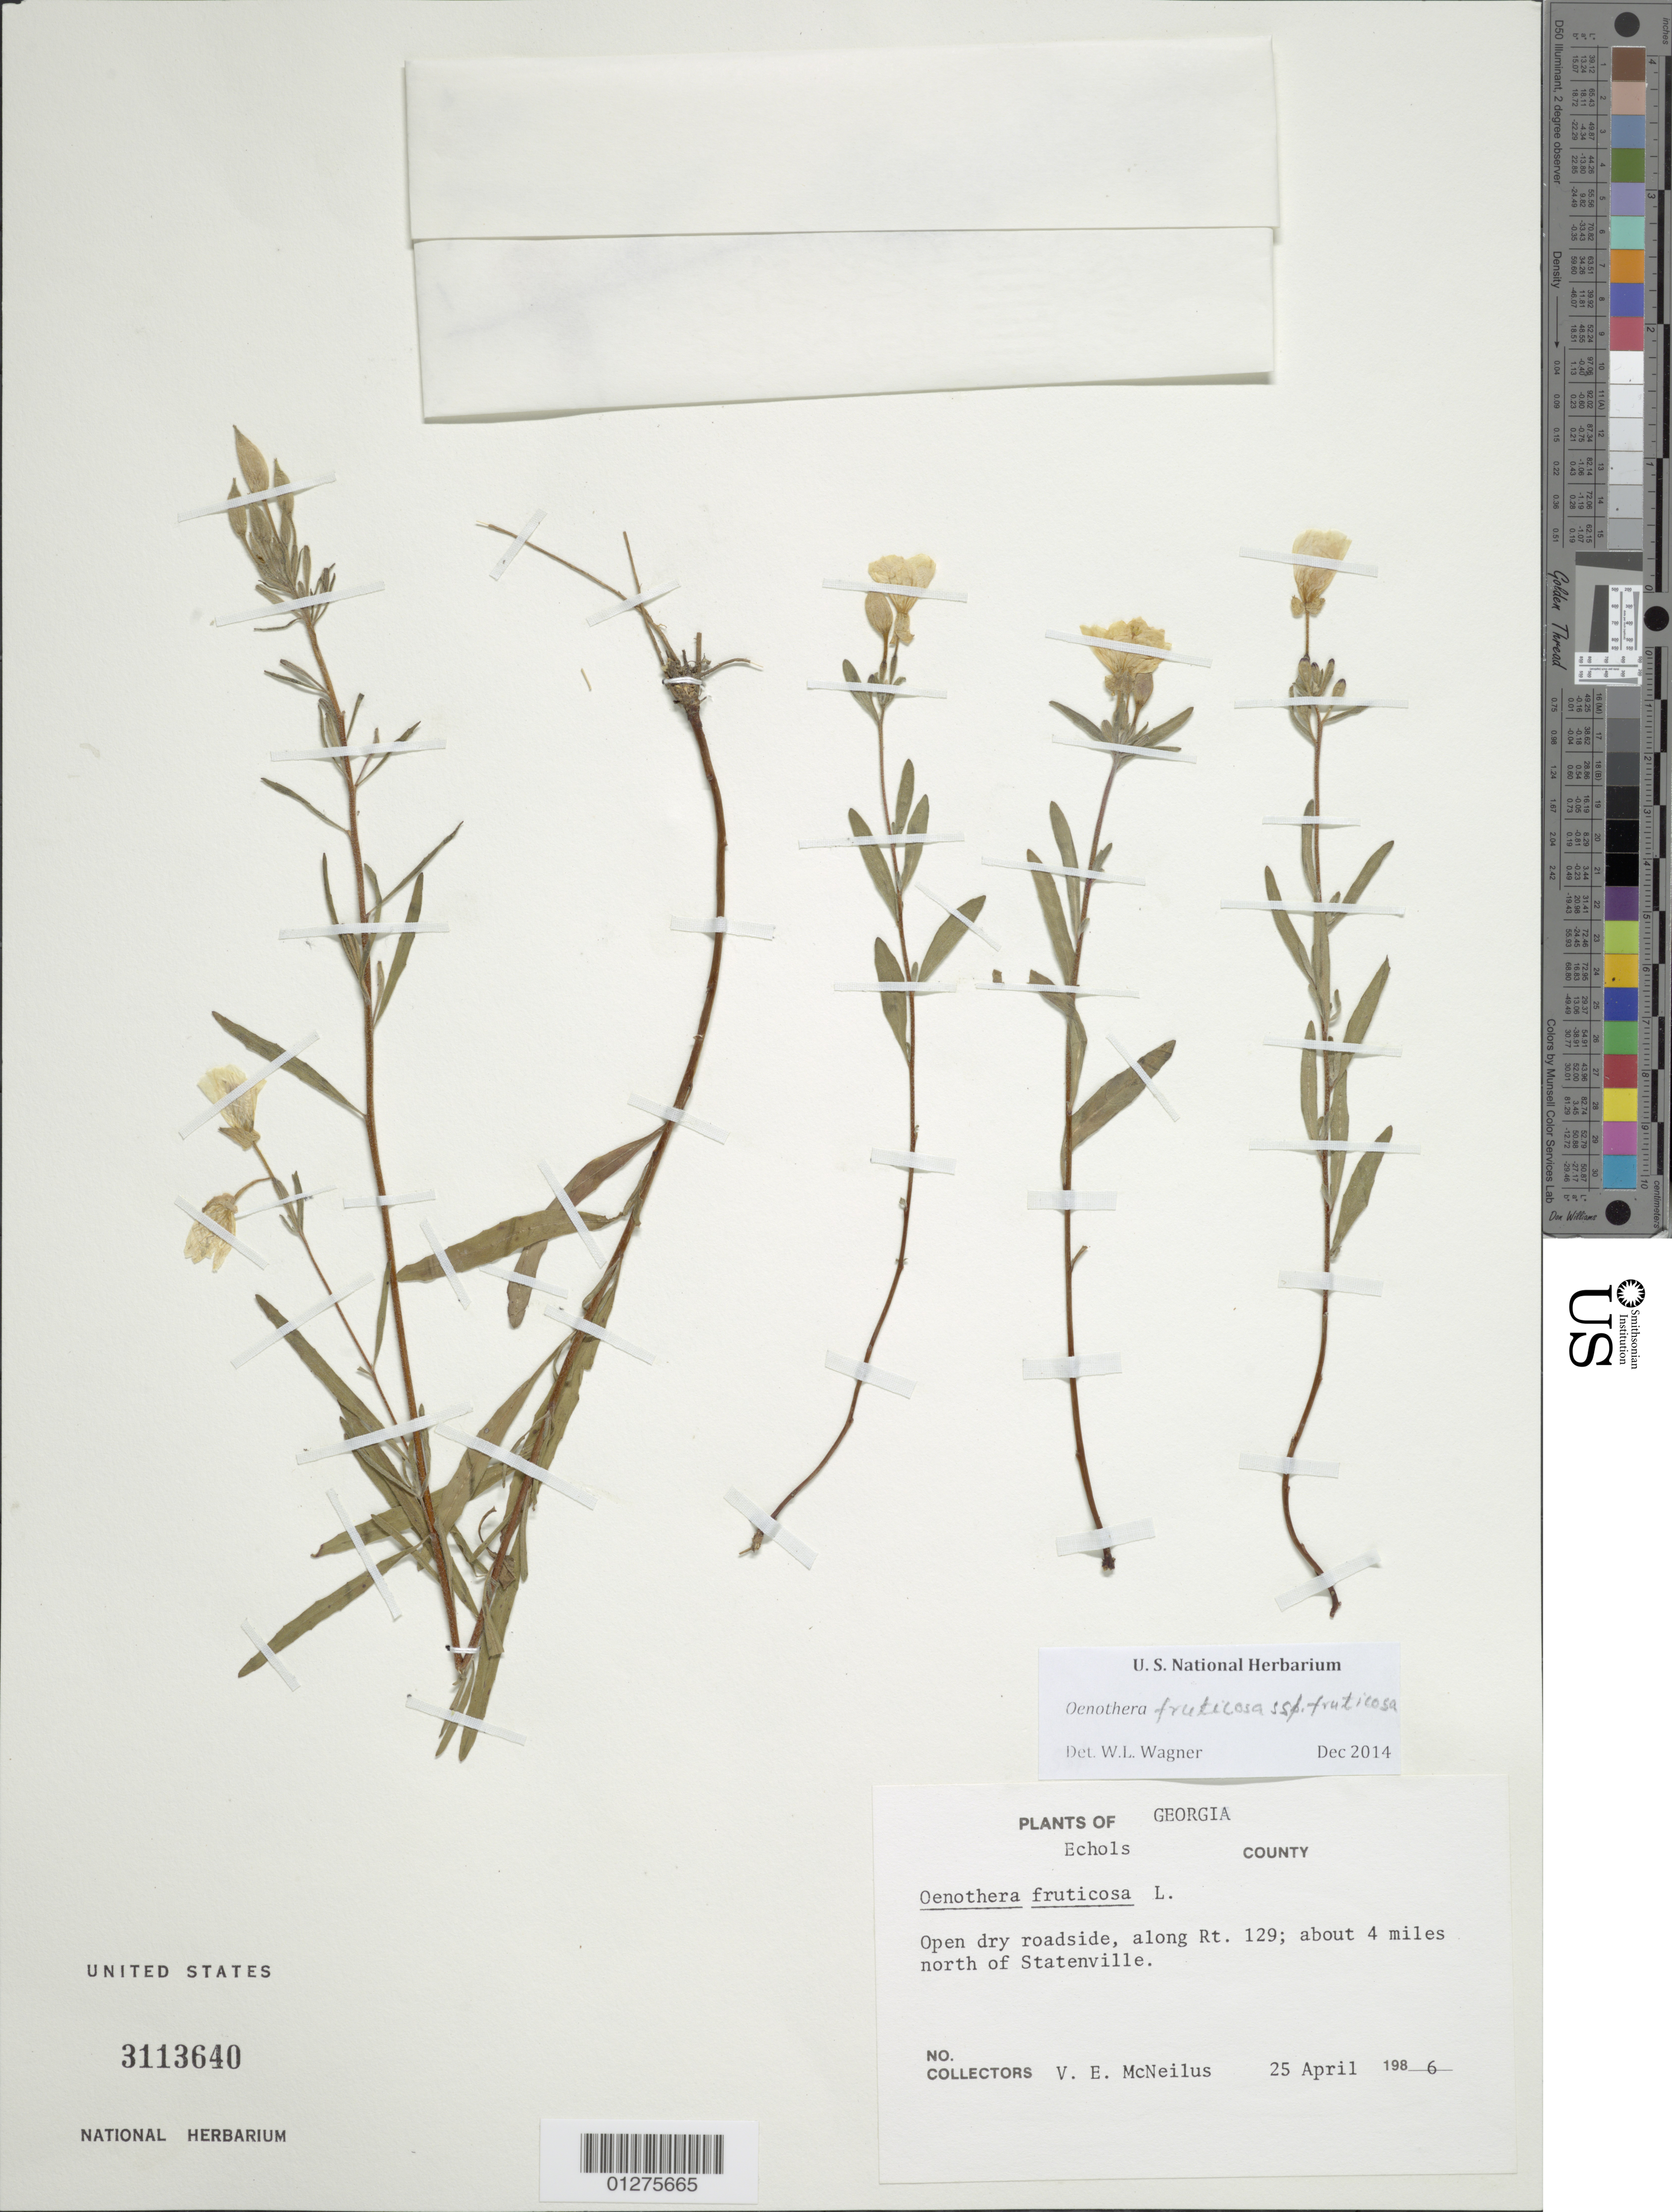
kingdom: Plantae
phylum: Tracheophyta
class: Magnoliopsida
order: Myrtales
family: Onagraceae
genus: Oenothera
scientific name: Oenothera fruticosa subsp. fruticosa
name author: L.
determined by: Wagner, W. L., (BOT), Smithsonian Institution - National Museum of Natural History (UNITED STATES)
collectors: V. McNeilus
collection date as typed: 25 Apr 1986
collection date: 1986-04-25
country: United States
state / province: Georgia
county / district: Echols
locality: Along Rt.129; about 4 miles N of Statenville.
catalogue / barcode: US 3113640